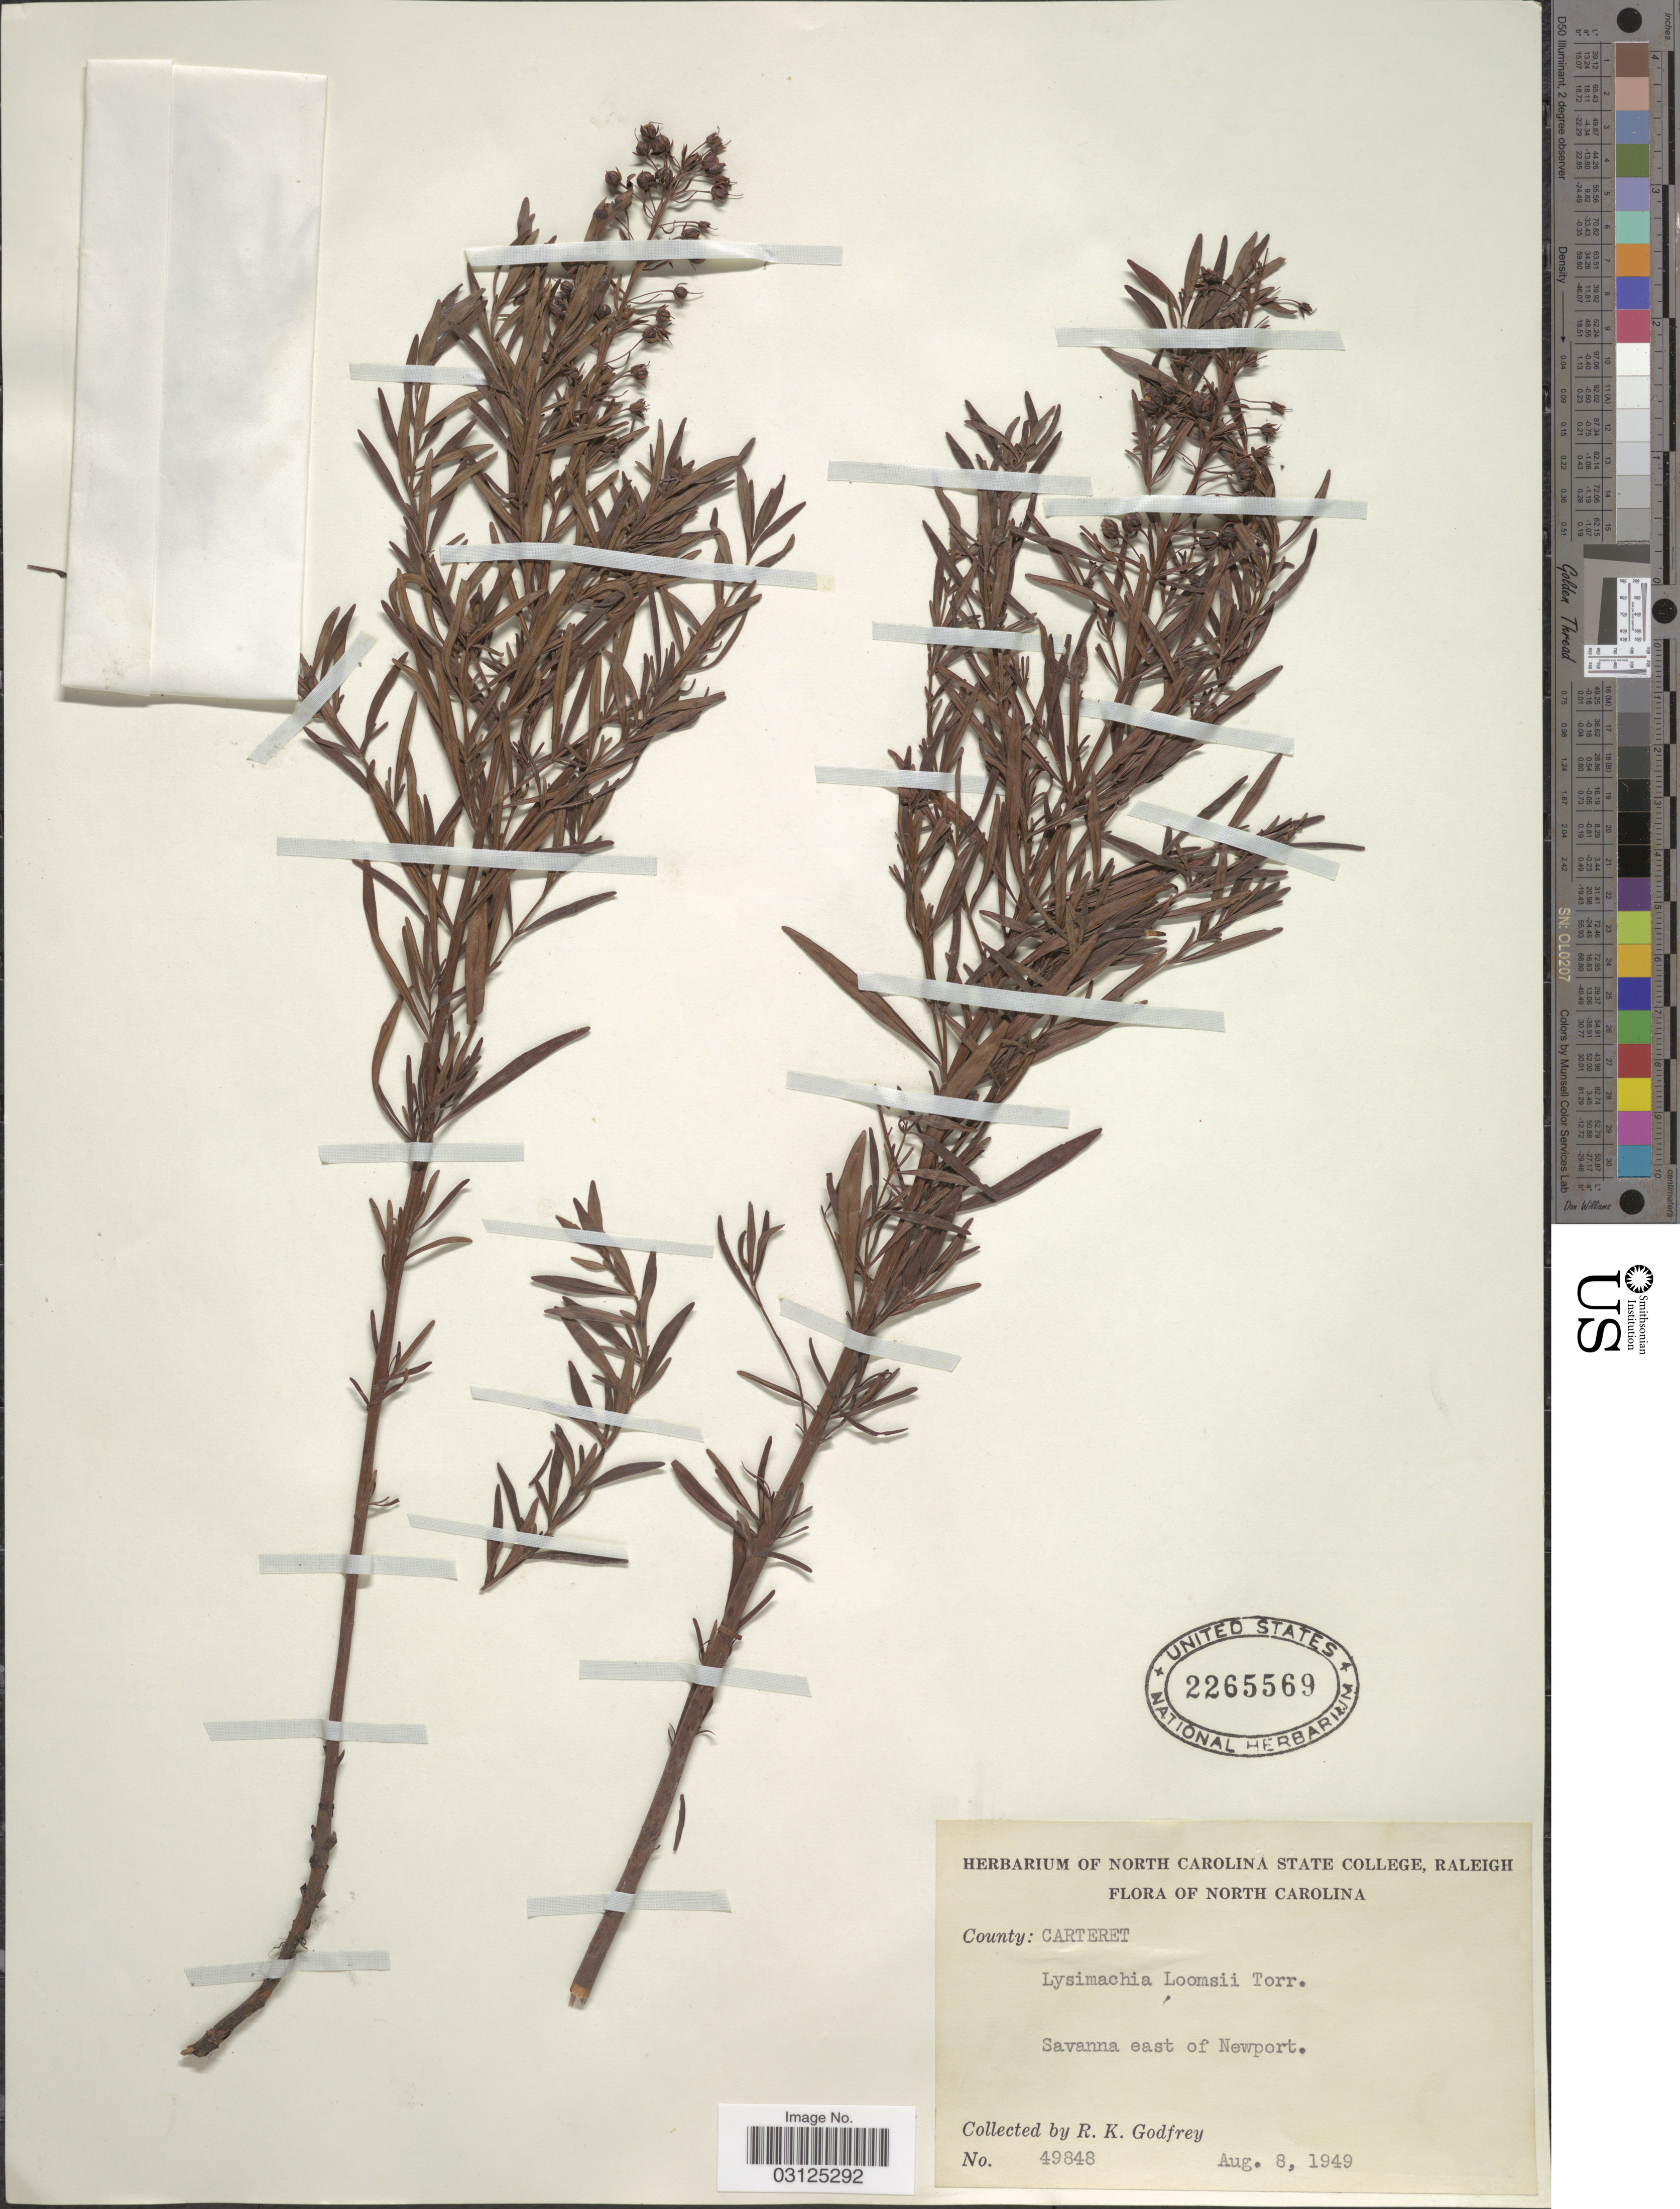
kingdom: Plantae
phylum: Tracheophyta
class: Magnoliopsida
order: Ericales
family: Primulaceae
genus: Lysimachia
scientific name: Lysimachia loomisii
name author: Torr.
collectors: R. K. Godfrey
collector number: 49848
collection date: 1949-08-08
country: United States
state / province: North Carolina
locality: County: Carteret. Savanna east of Newport.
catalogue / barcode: US 2265569